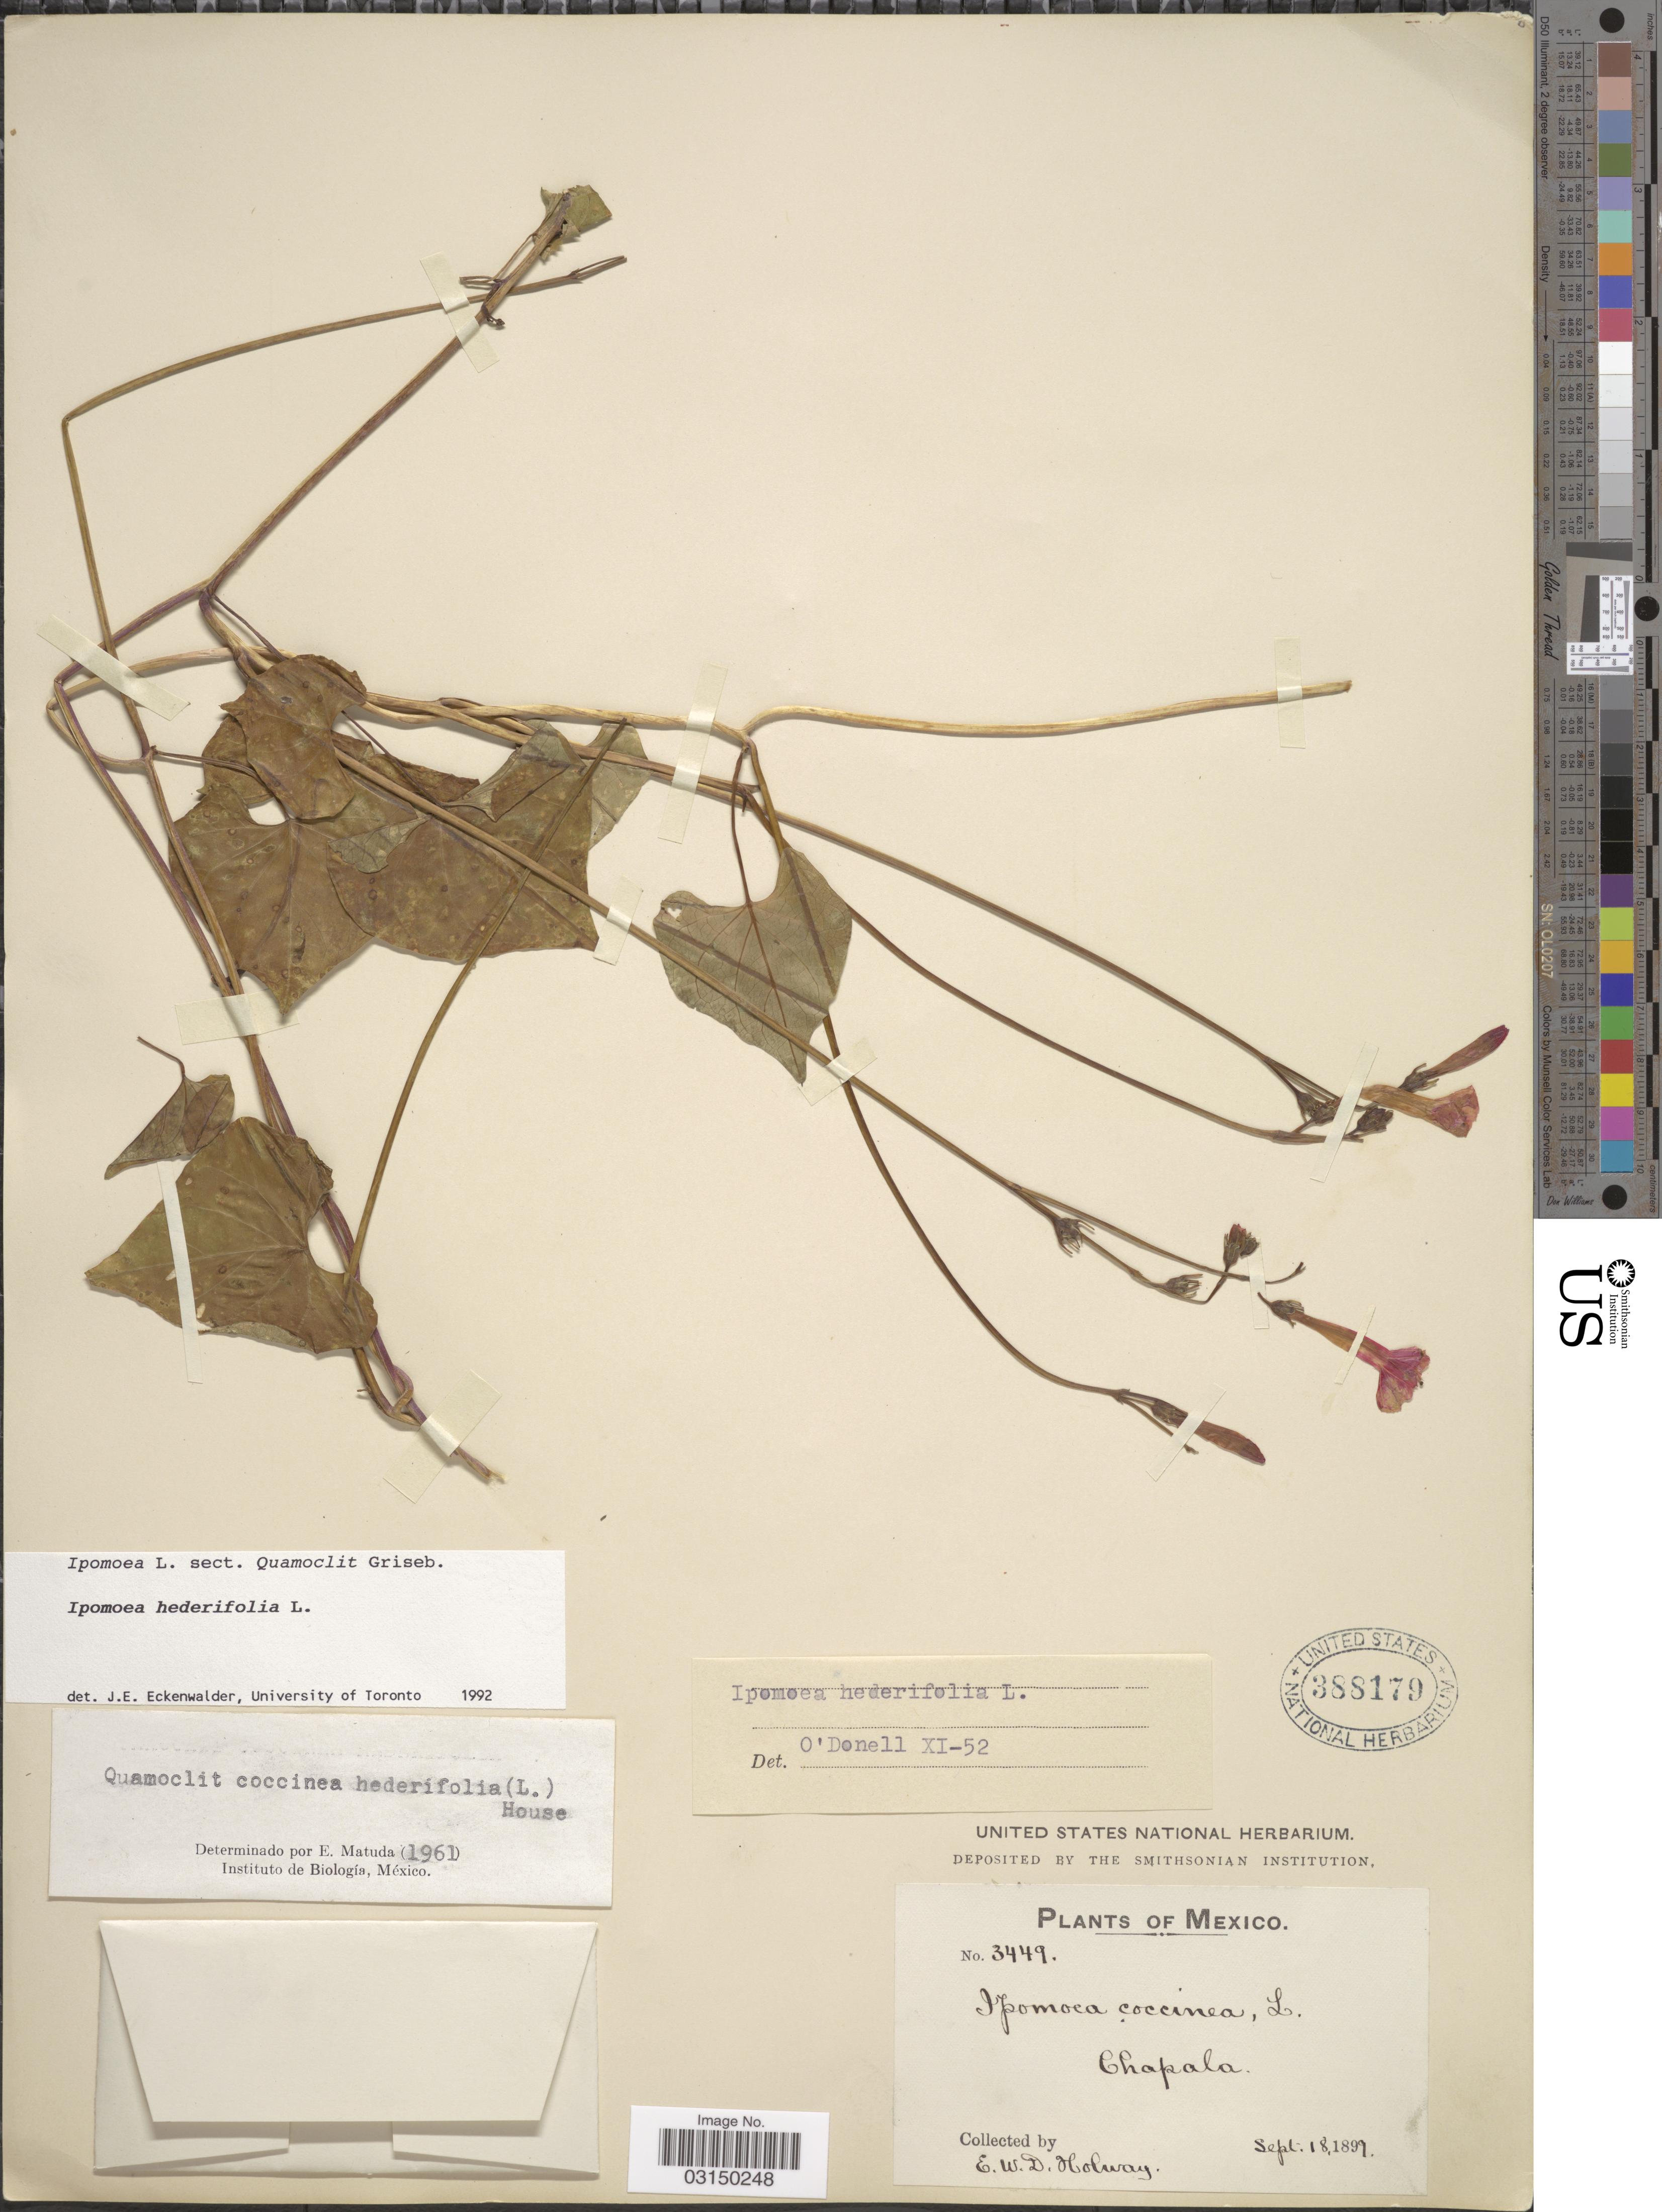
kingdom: Plantae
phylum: Tracheophyta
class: Magnoliopsida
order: Solanales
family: Convolvulaceae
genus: Ipomoea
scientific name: Ipomoea hederifolia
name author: L.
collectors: E. W. D. Holway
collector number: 3449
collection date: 1899-09-18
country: Mexico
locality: Chapala.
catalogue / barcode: US 388179